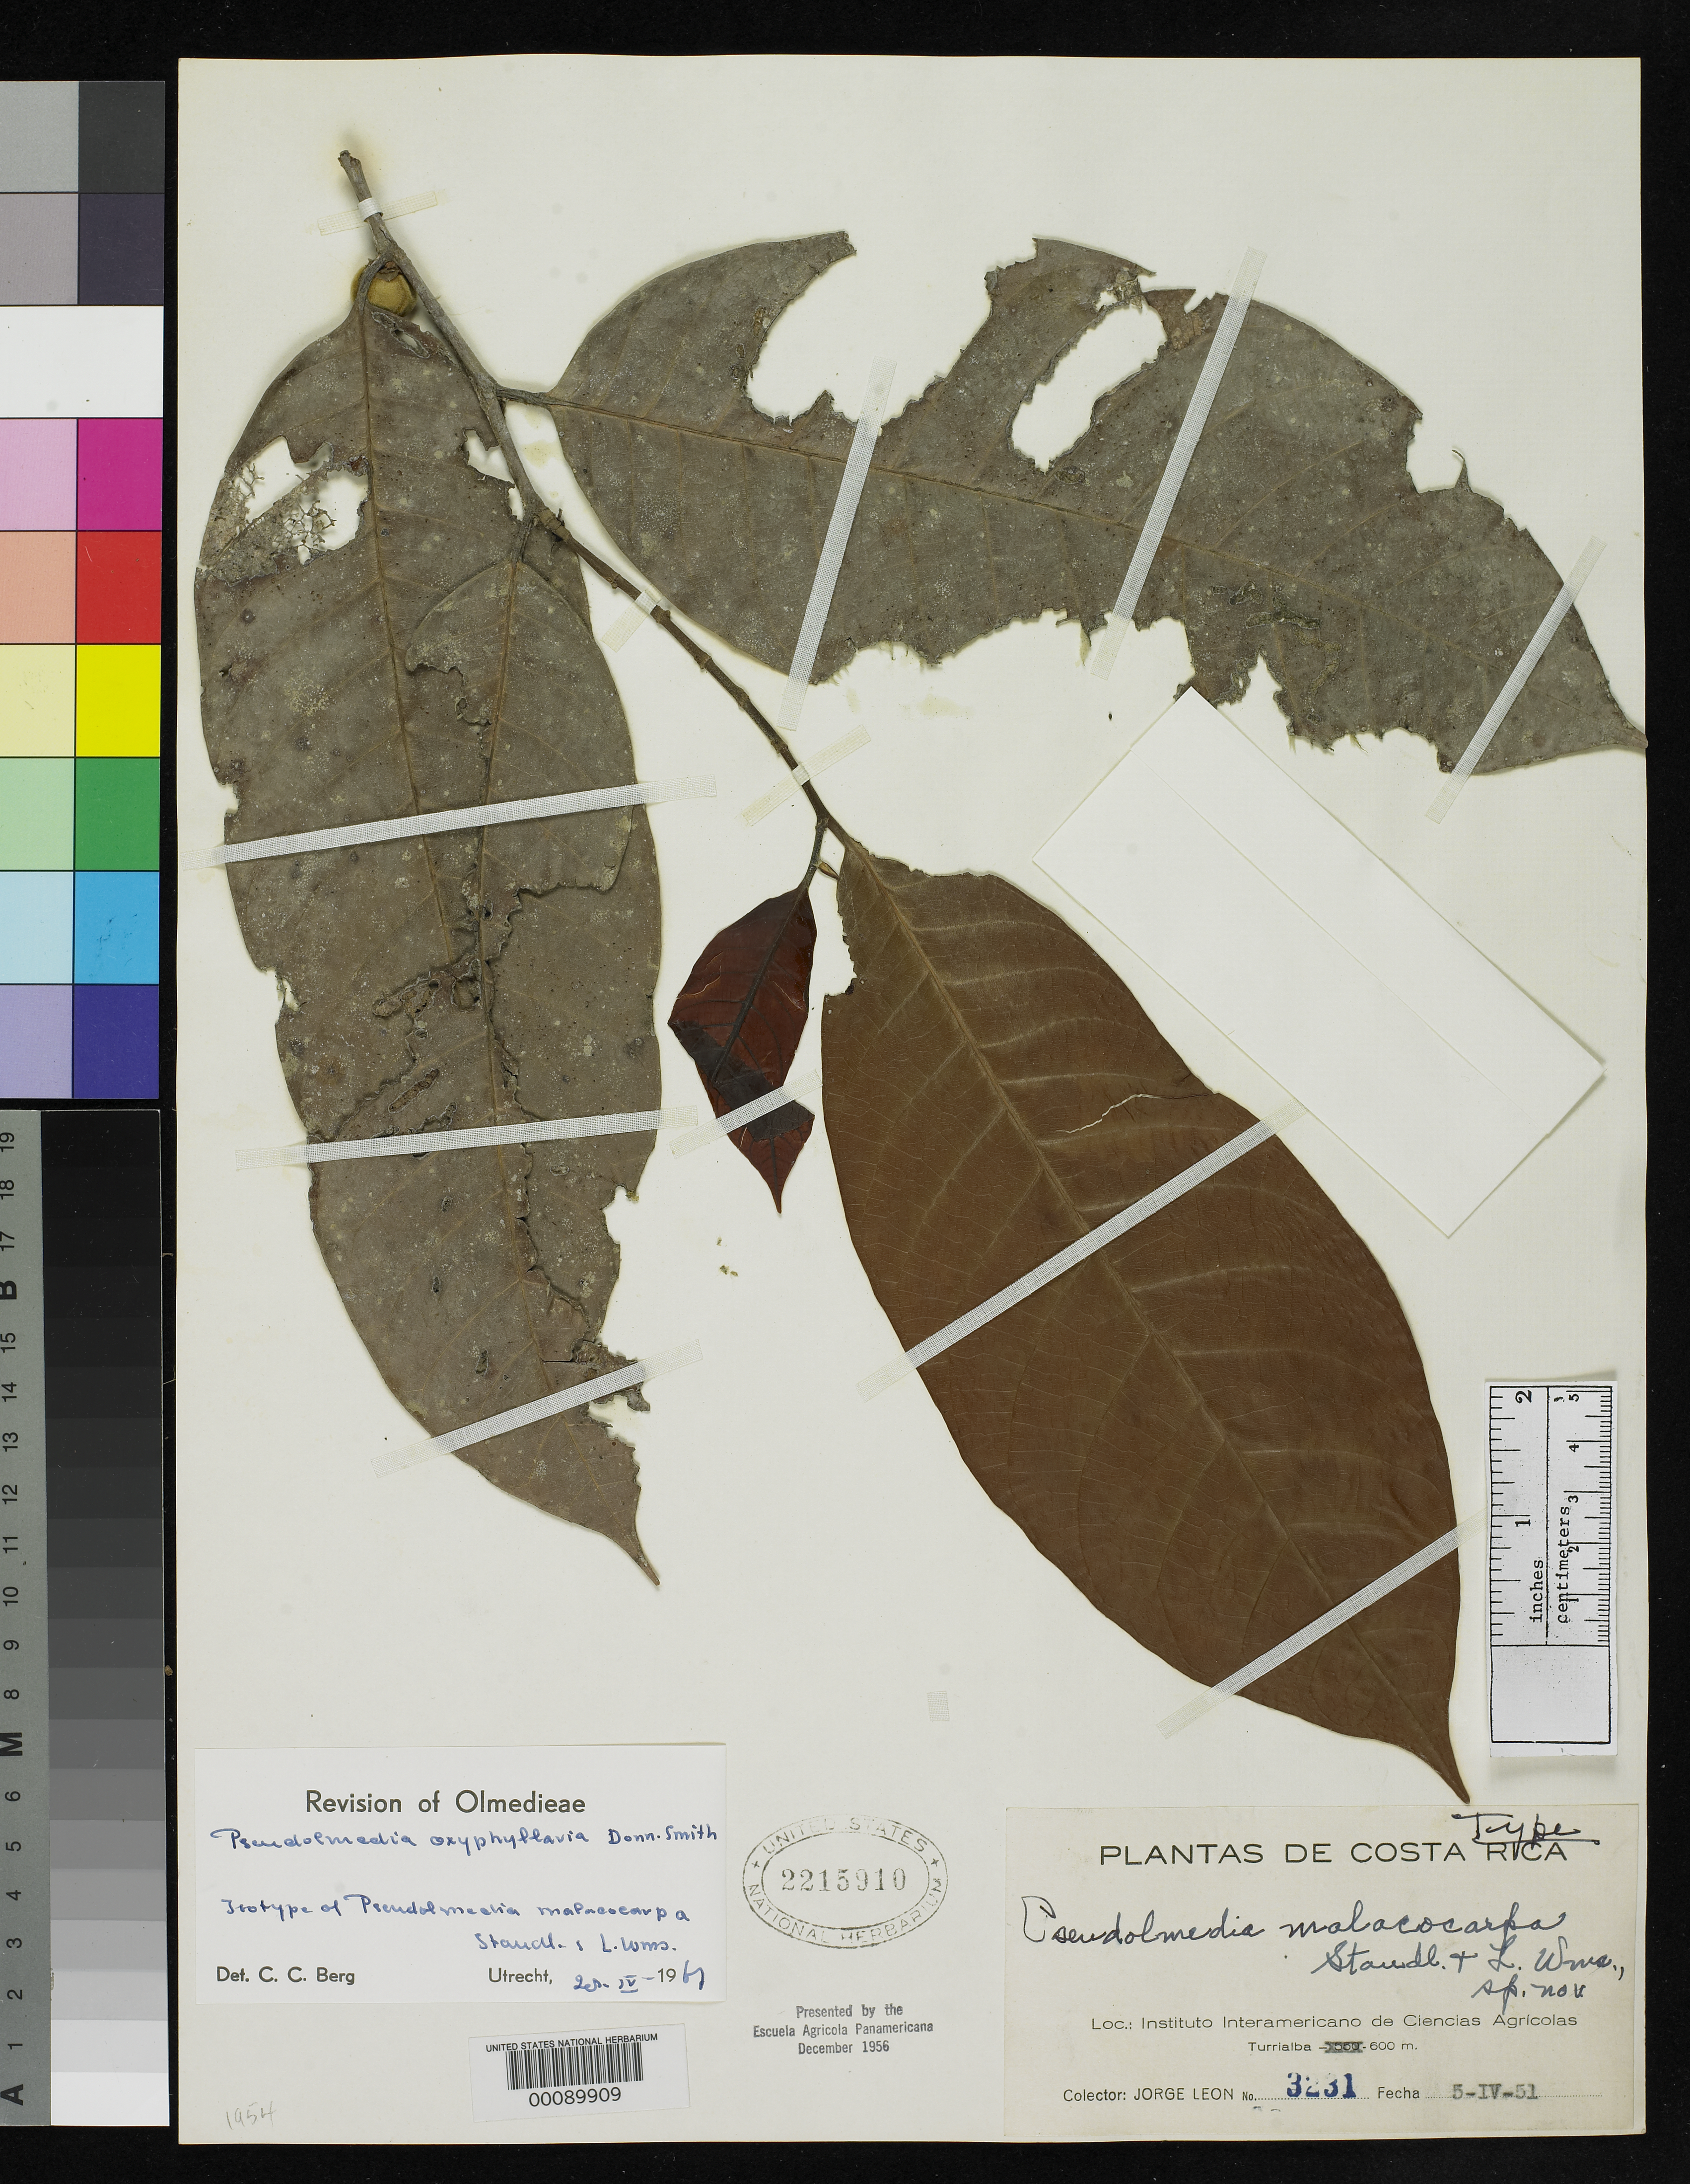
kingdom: Plantae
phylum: Tracheophyta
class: Magnoliopsida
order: Rosales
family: Moraceae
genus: Pseudolmedia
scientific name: Pseudolmedia malacocarpa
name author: Standl. & L.O. Williams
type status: Holotype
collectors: J. León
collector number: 3231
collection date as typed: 05 Apr 1951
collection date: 1951-04-05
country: Costa Rica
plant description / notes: "Presented by the Escuela Agricola Panamericana December 1956." Holotype, transferred from EAP to US (see Dorr et al. 2009, Taxon 58: 993-1001).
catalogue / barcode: US 2215910